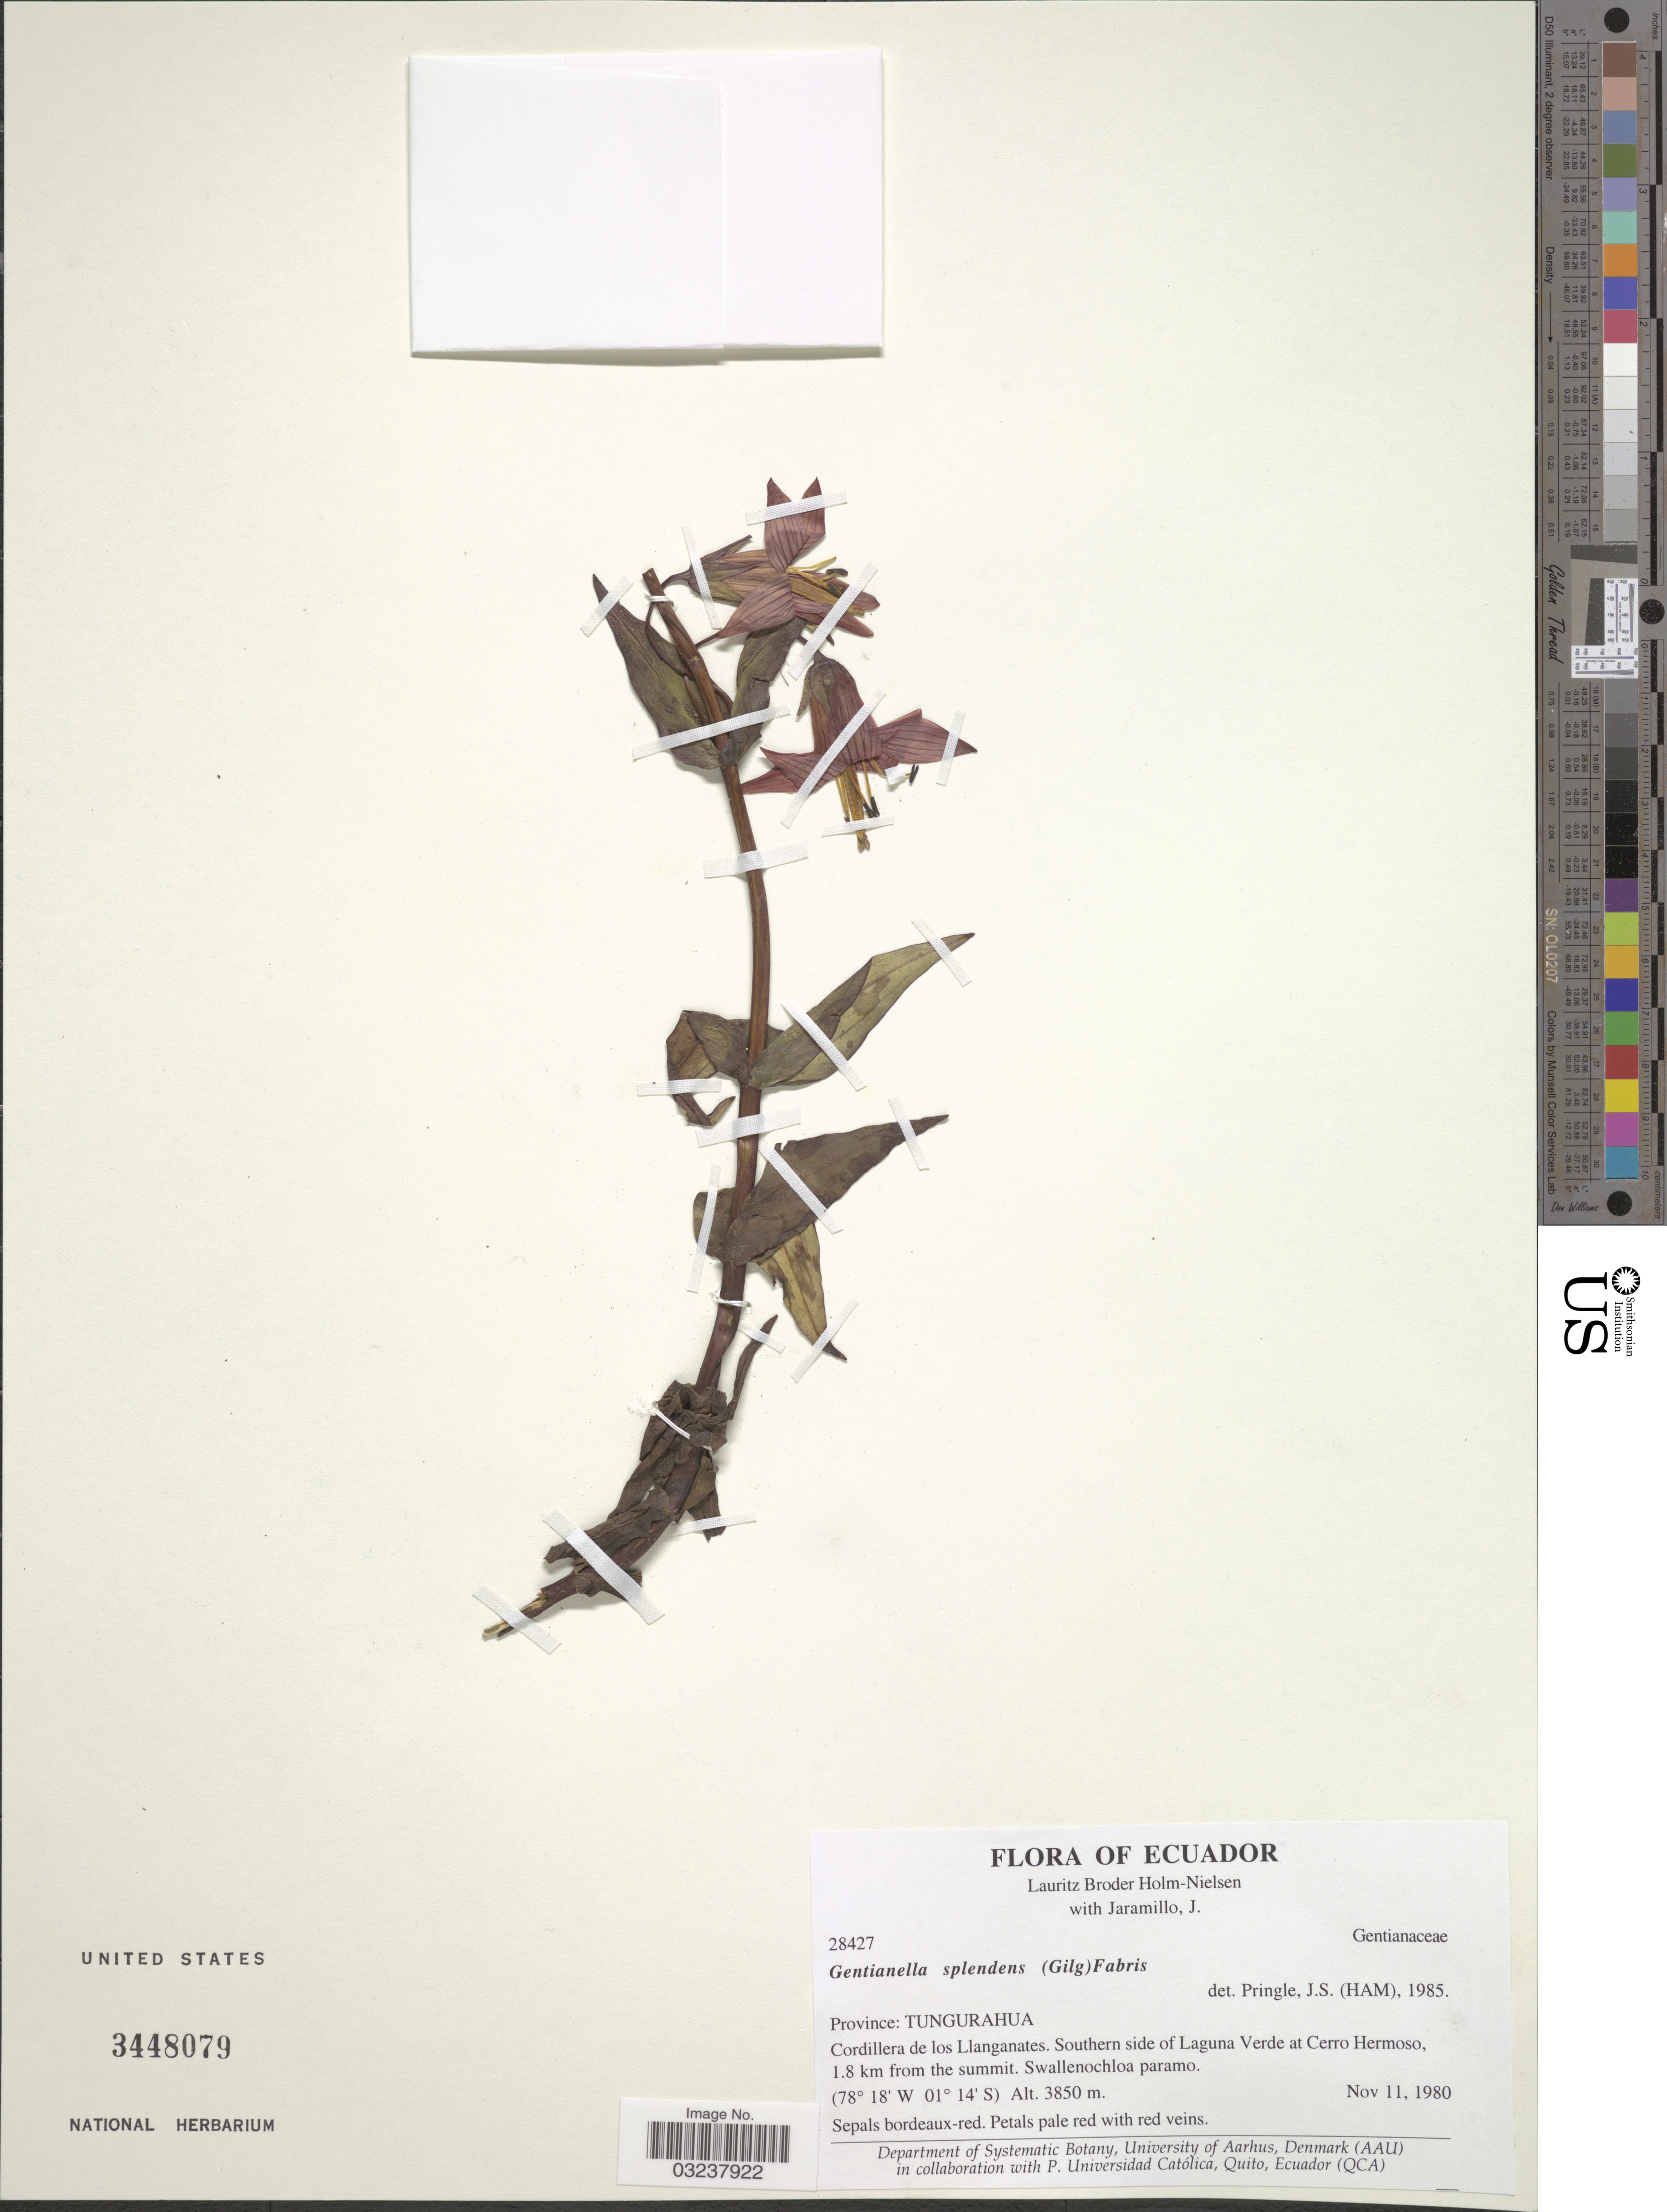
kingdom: Plantae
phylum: Tracheophyta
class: Magnoliopsida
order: Gentianales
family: Gentianaceae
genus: Gentianella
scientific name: Gentianella splendens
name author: (Gilg) Fabris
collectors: L. B. Holm-Nielsen & J. Jaramillo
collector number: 28427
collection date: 1980-11-11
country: Ecuador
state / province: Tungurahua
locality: Cordillera de los Llanganates. Southern side of Laguna Verde at Cerro Hermoso, 1.8 km from the summit.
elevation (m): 3850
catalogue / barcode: US 3448079